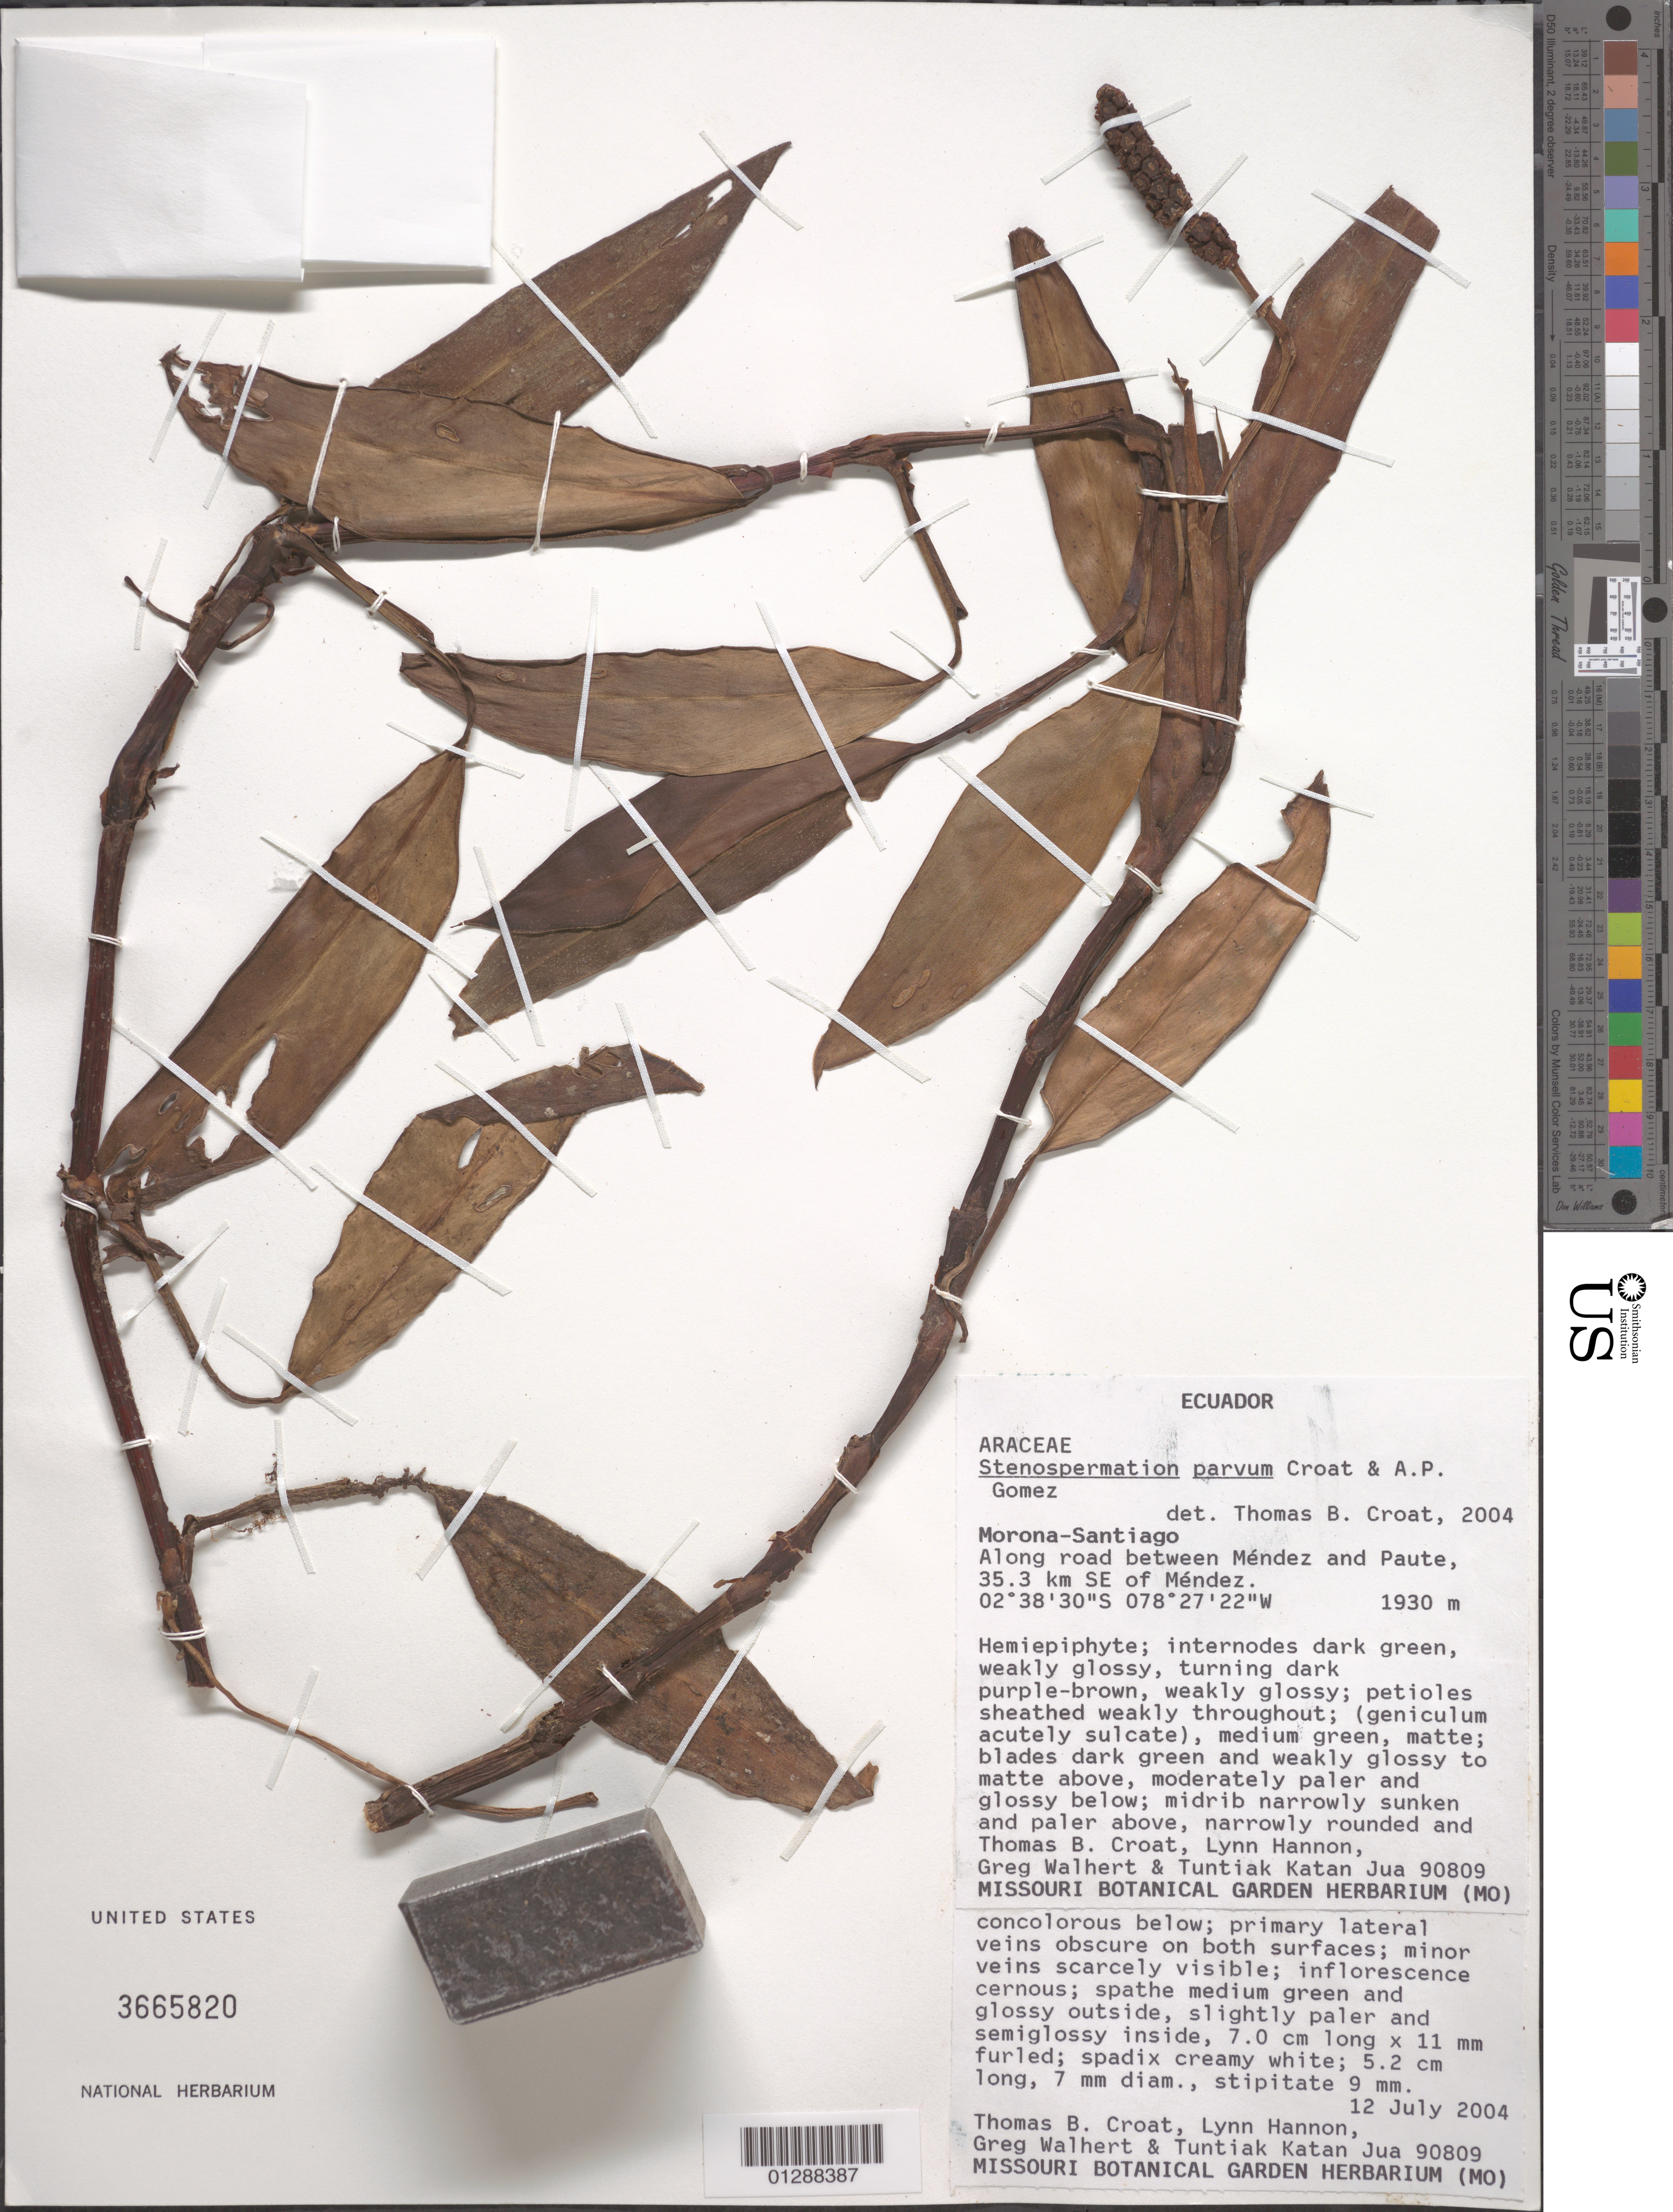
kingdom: Plantae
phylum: Tracheophyta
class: Liliopsida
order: Alismatales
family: Araceae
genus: Stenospermation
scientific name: Stenospermation parvum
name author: Croat & A. Gómez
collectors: T. B. Croat, L. Hannon, G. Walhert & T. Katan Jua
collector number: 90809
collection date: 2004-07-12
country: Ecuador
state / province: Morona-Santiago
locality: Along road between Méndez and Paute, 35.3 km SE of Méndez.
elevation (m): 1930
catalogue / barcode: US 3665820